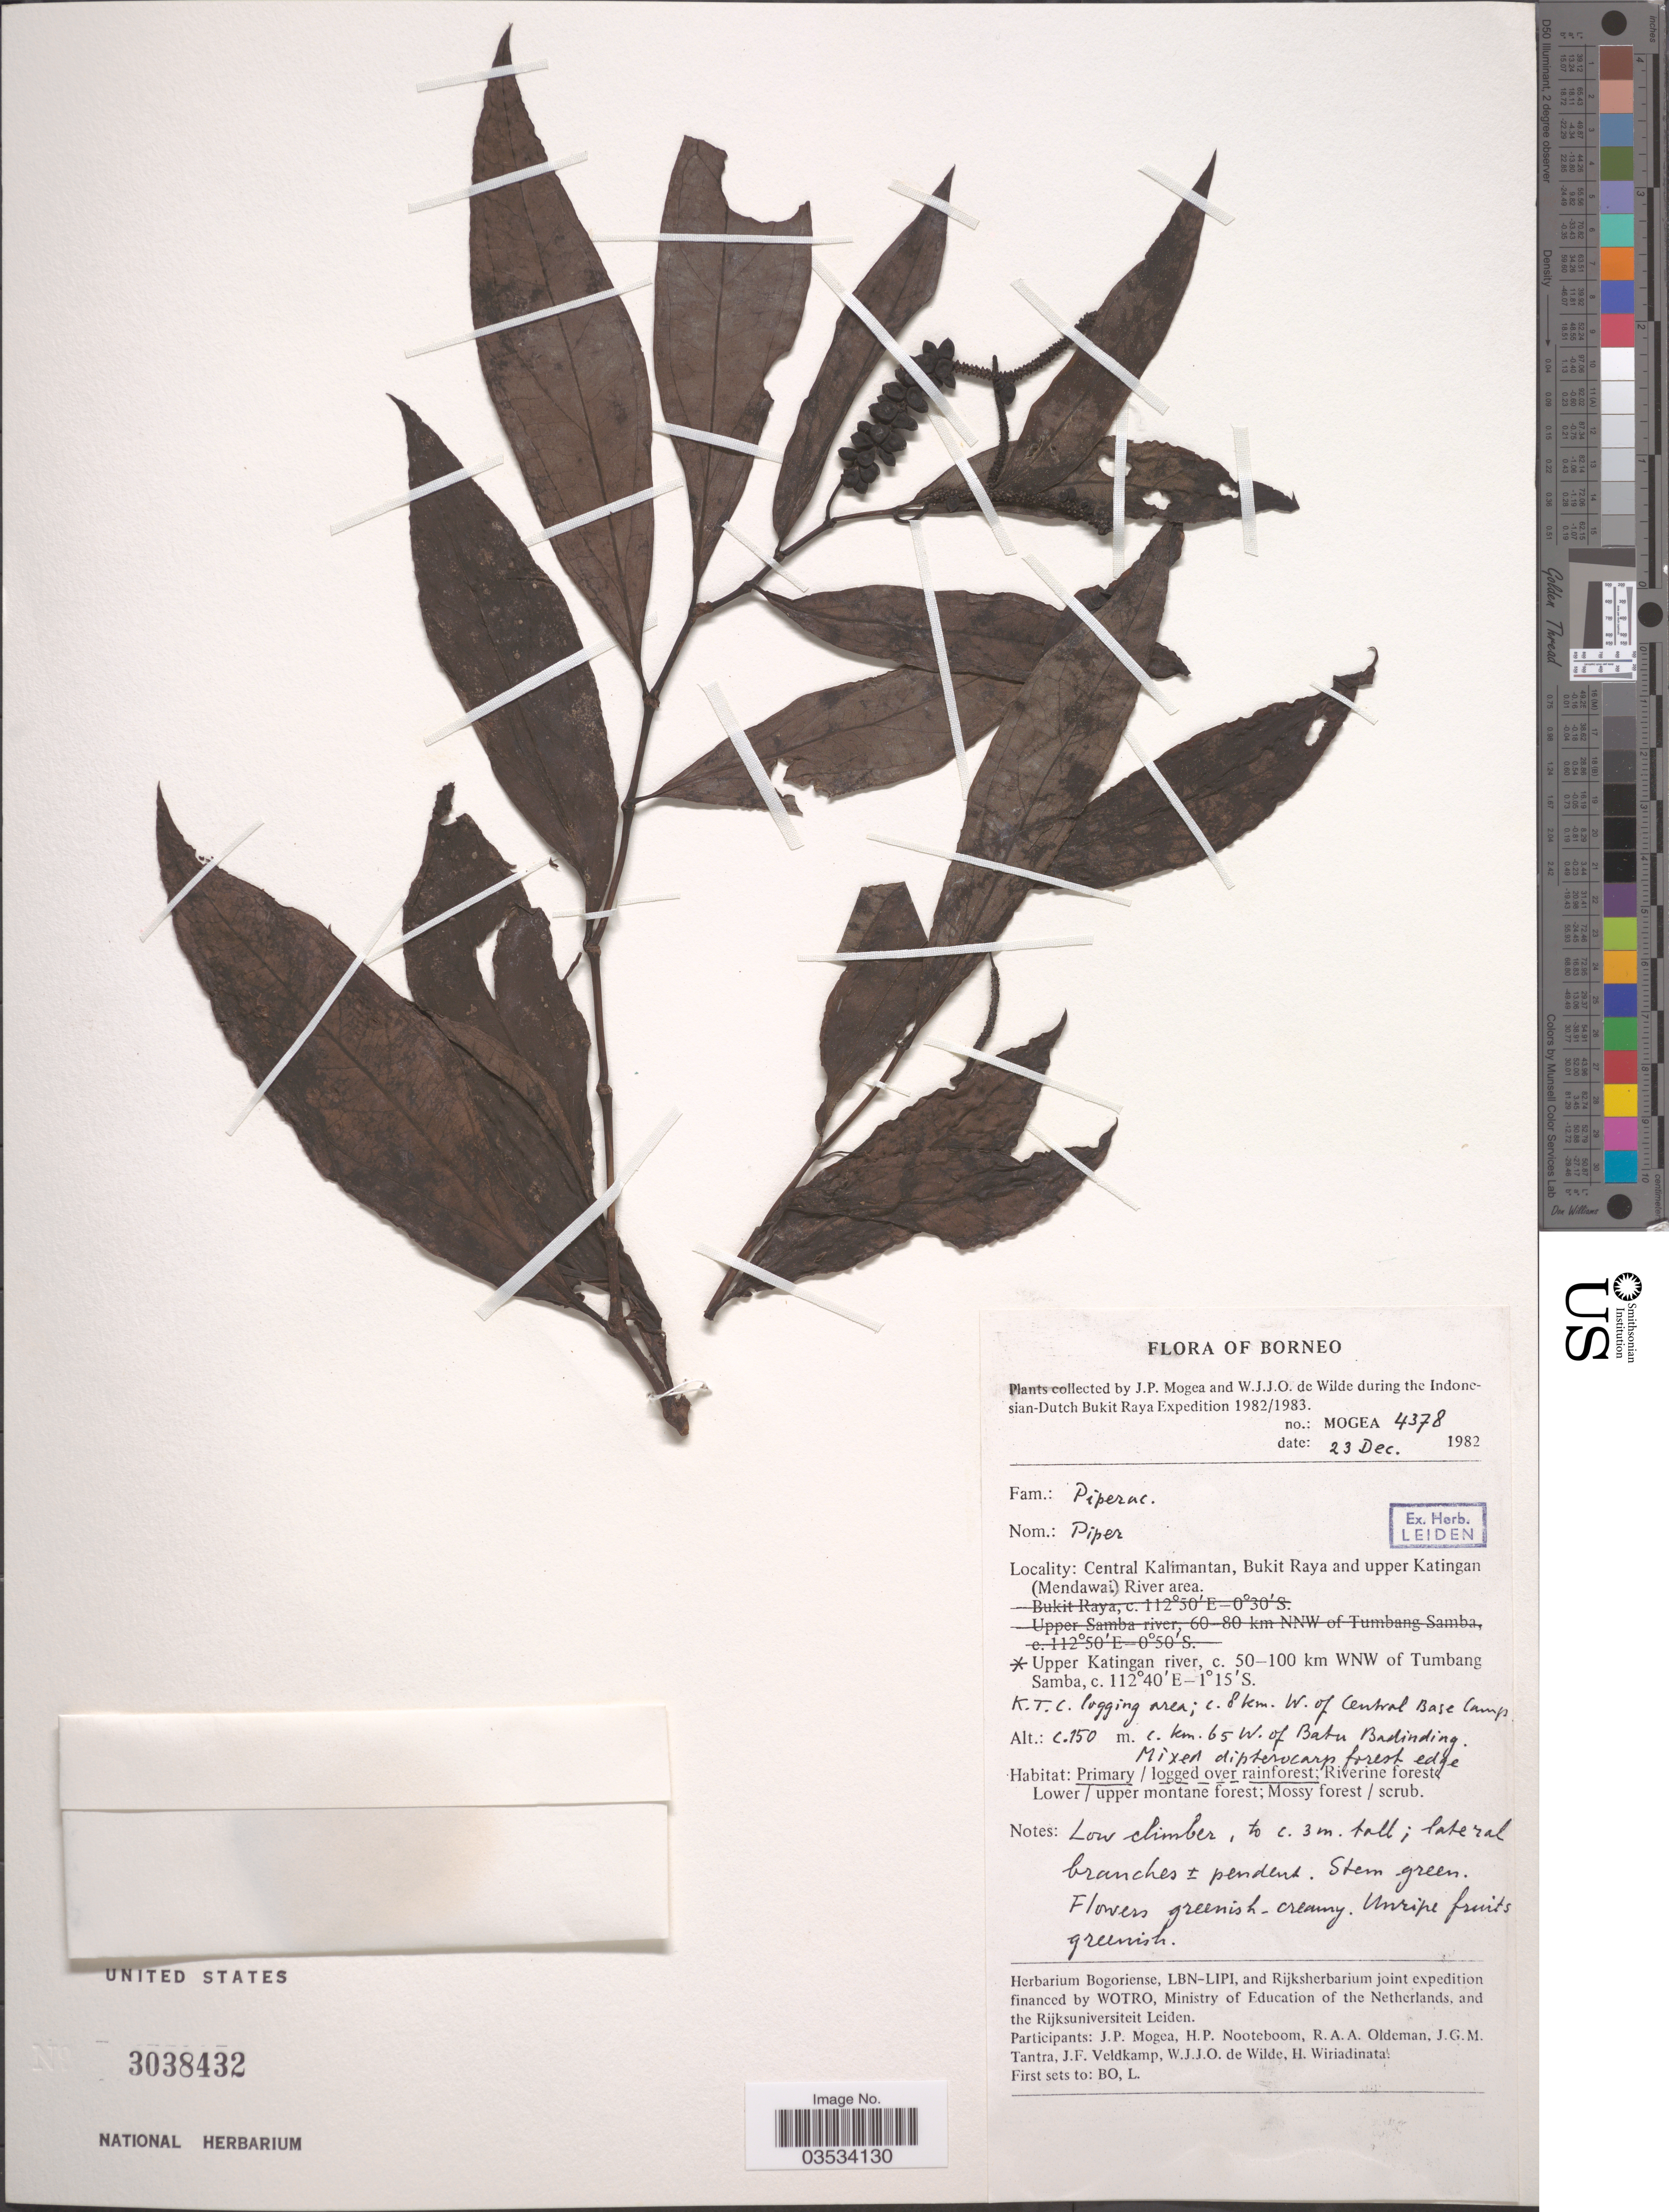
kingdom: Plantae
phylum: Tracheophyta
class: Magnoliopsida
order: Piperales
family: Piperaceae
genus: Piper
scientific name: Piper sp.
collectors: J. Mogea & W. J. de Wilde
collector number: MOGEA4378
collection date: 1982-12-23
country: Indonesia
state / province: Kalimantan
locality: Borneo. Central Kalimantan, Bukit Raya and upper Katingan (Mendawai) River area. Upper Katingan river, c. 50-100 km WNW of Tumbang Samba. K.T.C. logging area; c. 8 km W. of Central Base Camp, c. km. 65 W. of Batu Badinding.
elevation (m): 150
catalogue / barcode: US 3038432